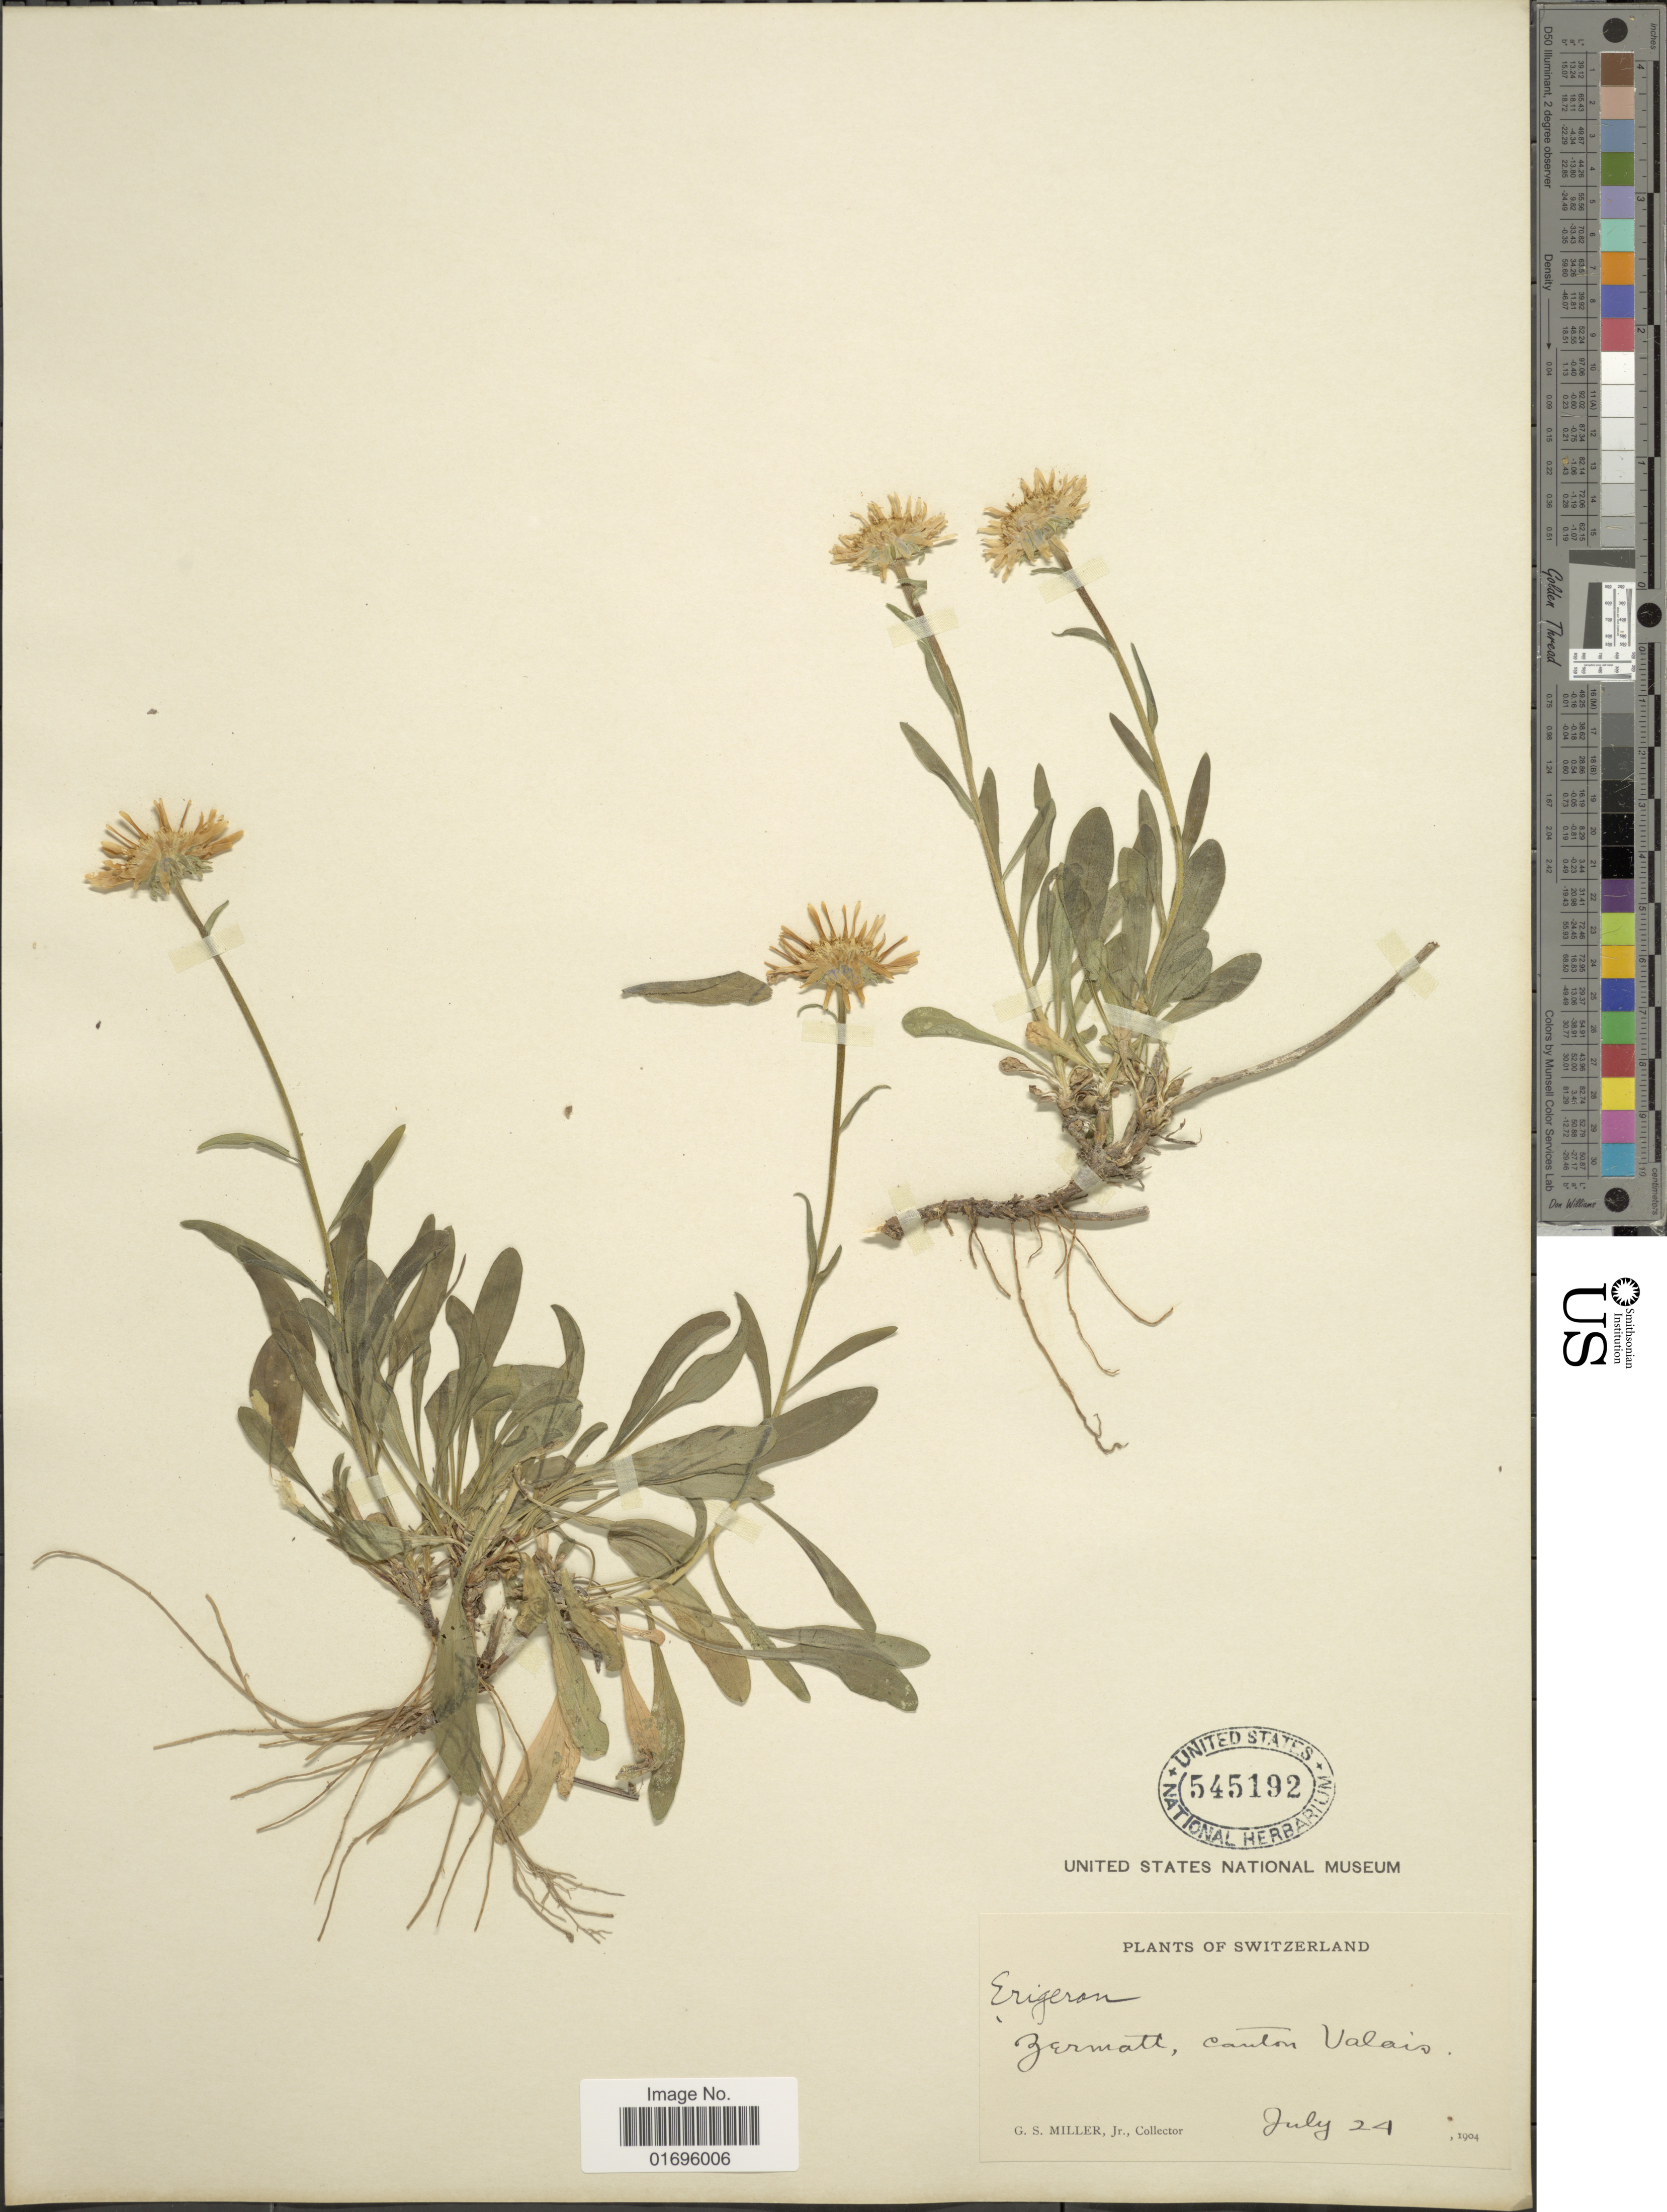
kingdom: Plantae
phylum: Tracheophyta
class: Magnoliopsida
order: Asterales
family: Asteraceae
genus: Aster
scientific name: Aster alpinus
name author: L.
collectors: G. S. Miller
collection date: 1904-07-24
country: Switzerland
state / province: Valais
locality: Zermatt, canton Valais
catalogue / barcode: US 545192